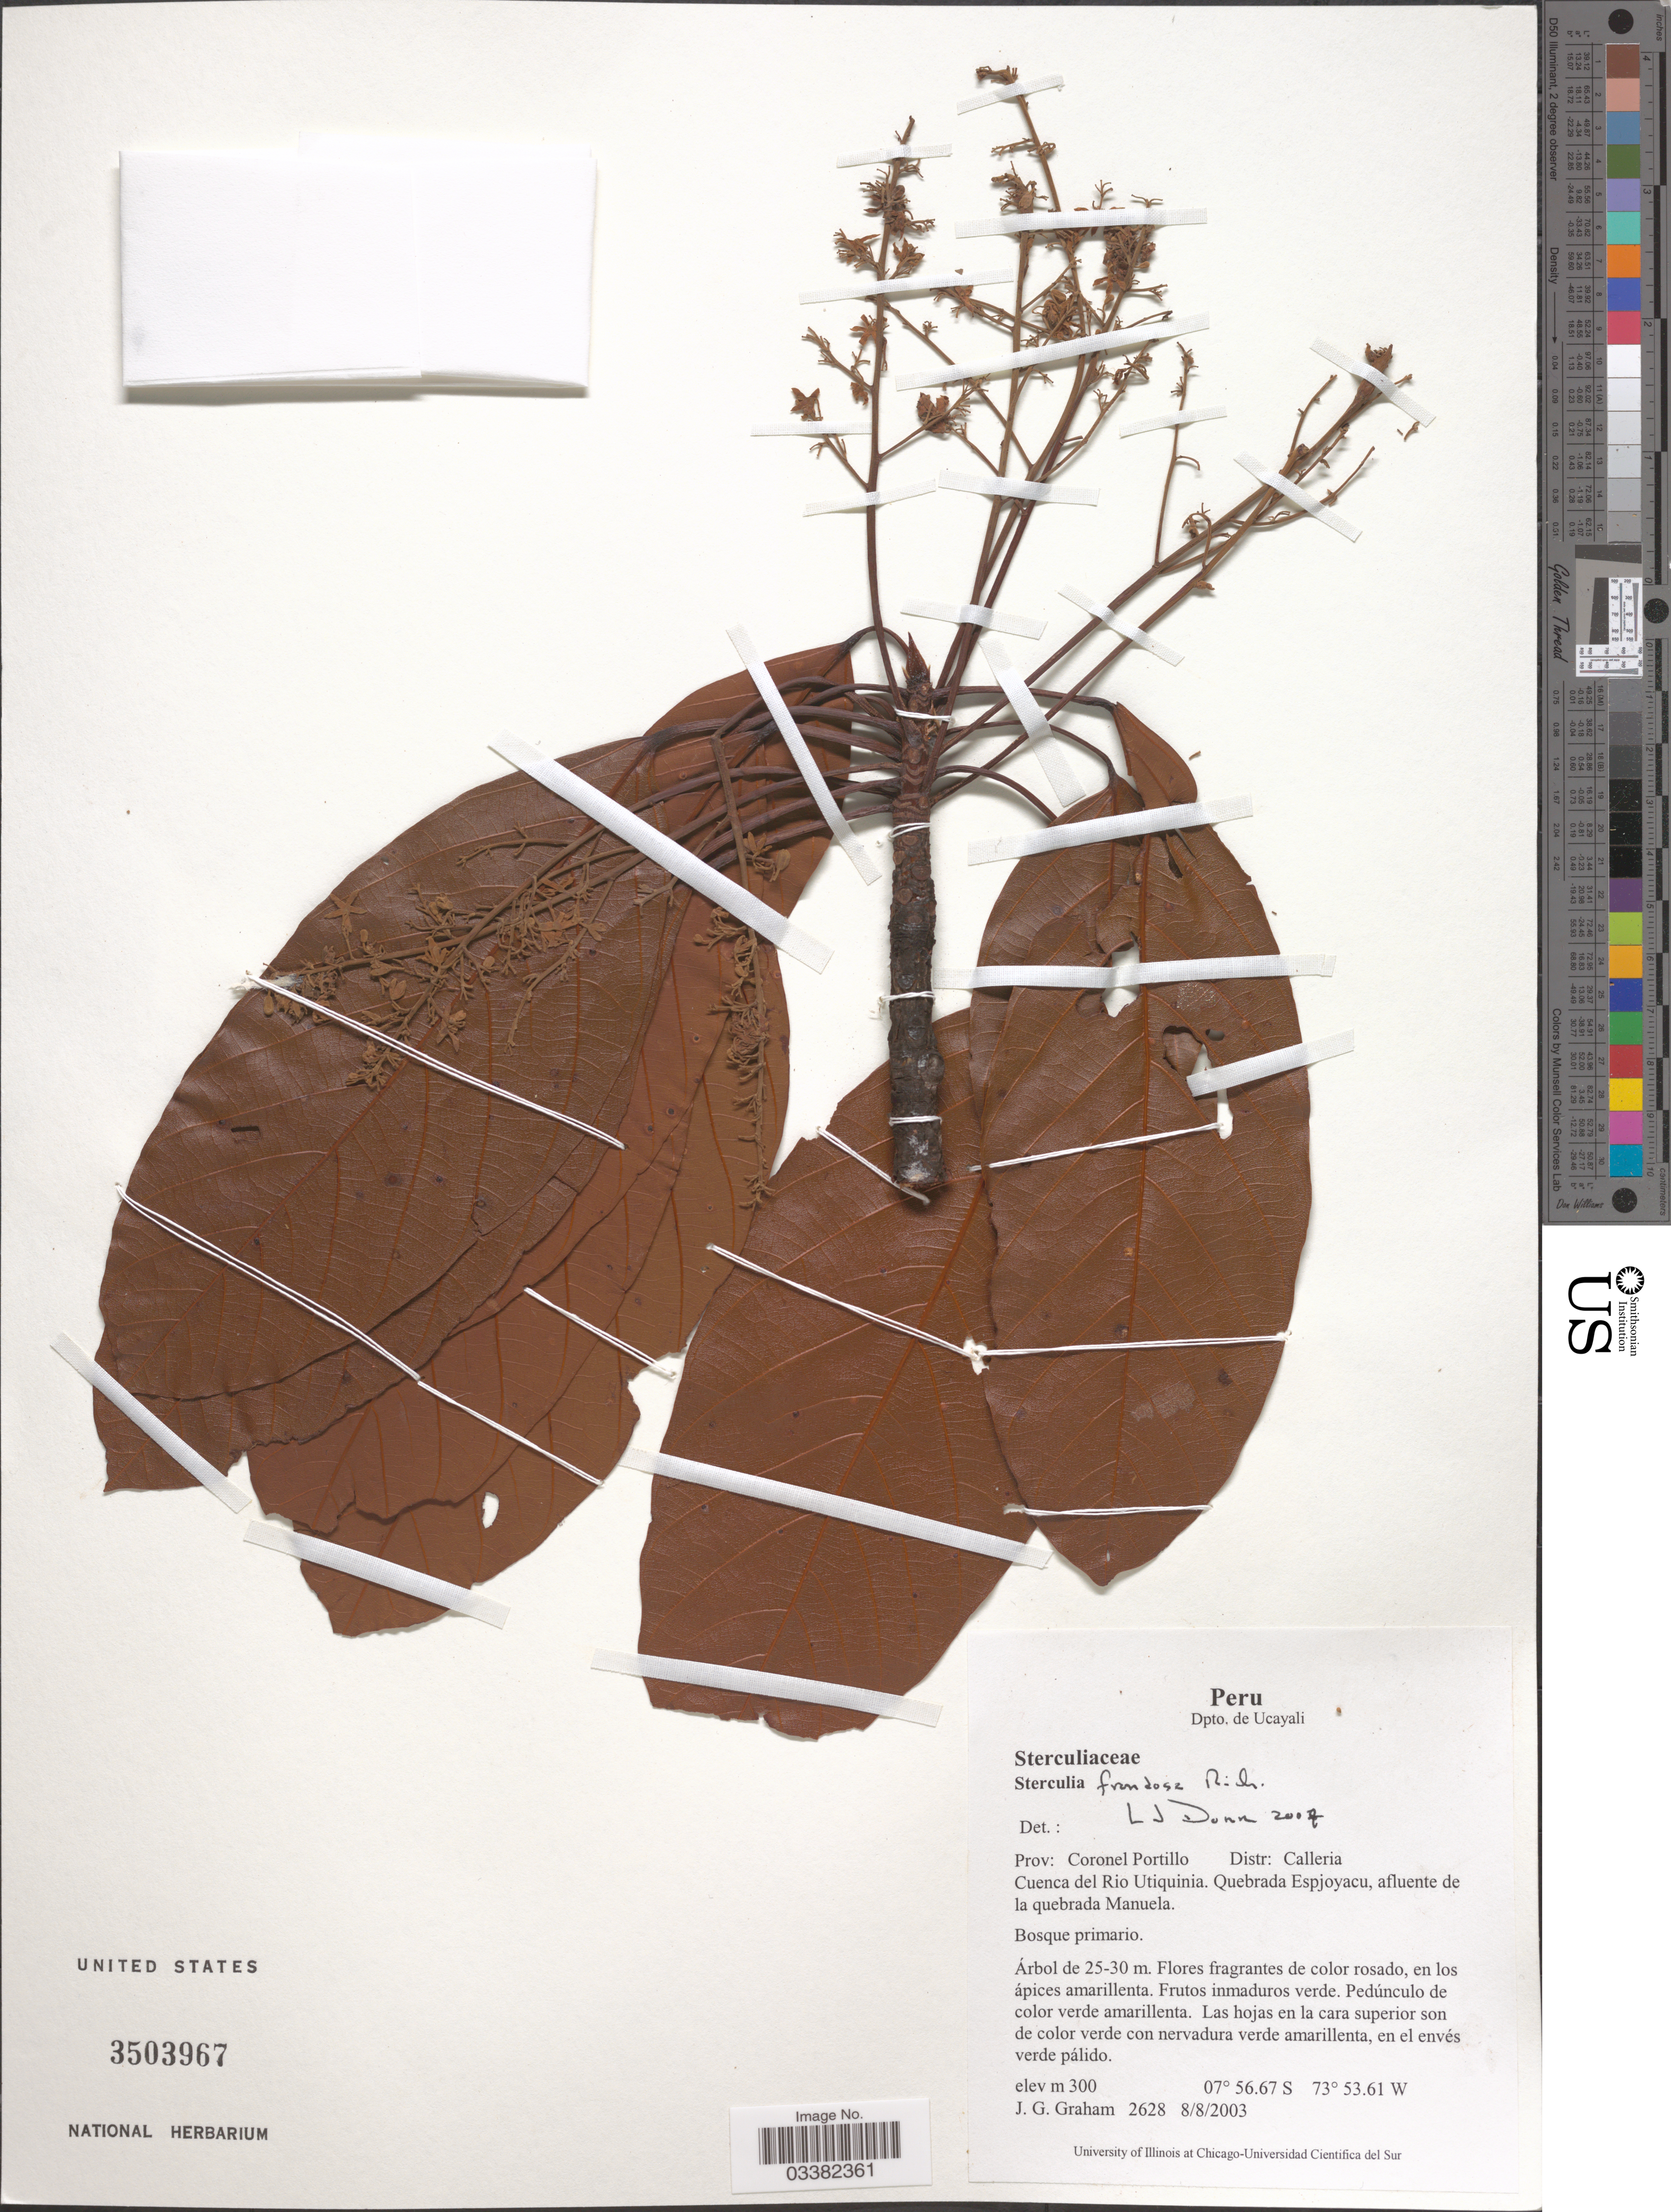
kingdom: Plantae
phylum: Tracheophyta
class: Magnoliopsida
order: Malvales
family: Malvaceae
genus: Sterculia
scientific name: Sterculia frondosa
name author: Rich.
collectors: J. Graham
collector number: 2628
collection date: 2003-08-08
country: Peru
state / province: Ucayali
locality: Dpto. de Ucayali. Prov: Coronel Portillo. Distr: Calleria. Cuenca del Rio Utiquinia. Quebrada Espjoyacu, afluente de la quebrada Manuela.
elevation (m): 300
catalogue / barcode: US 3503967